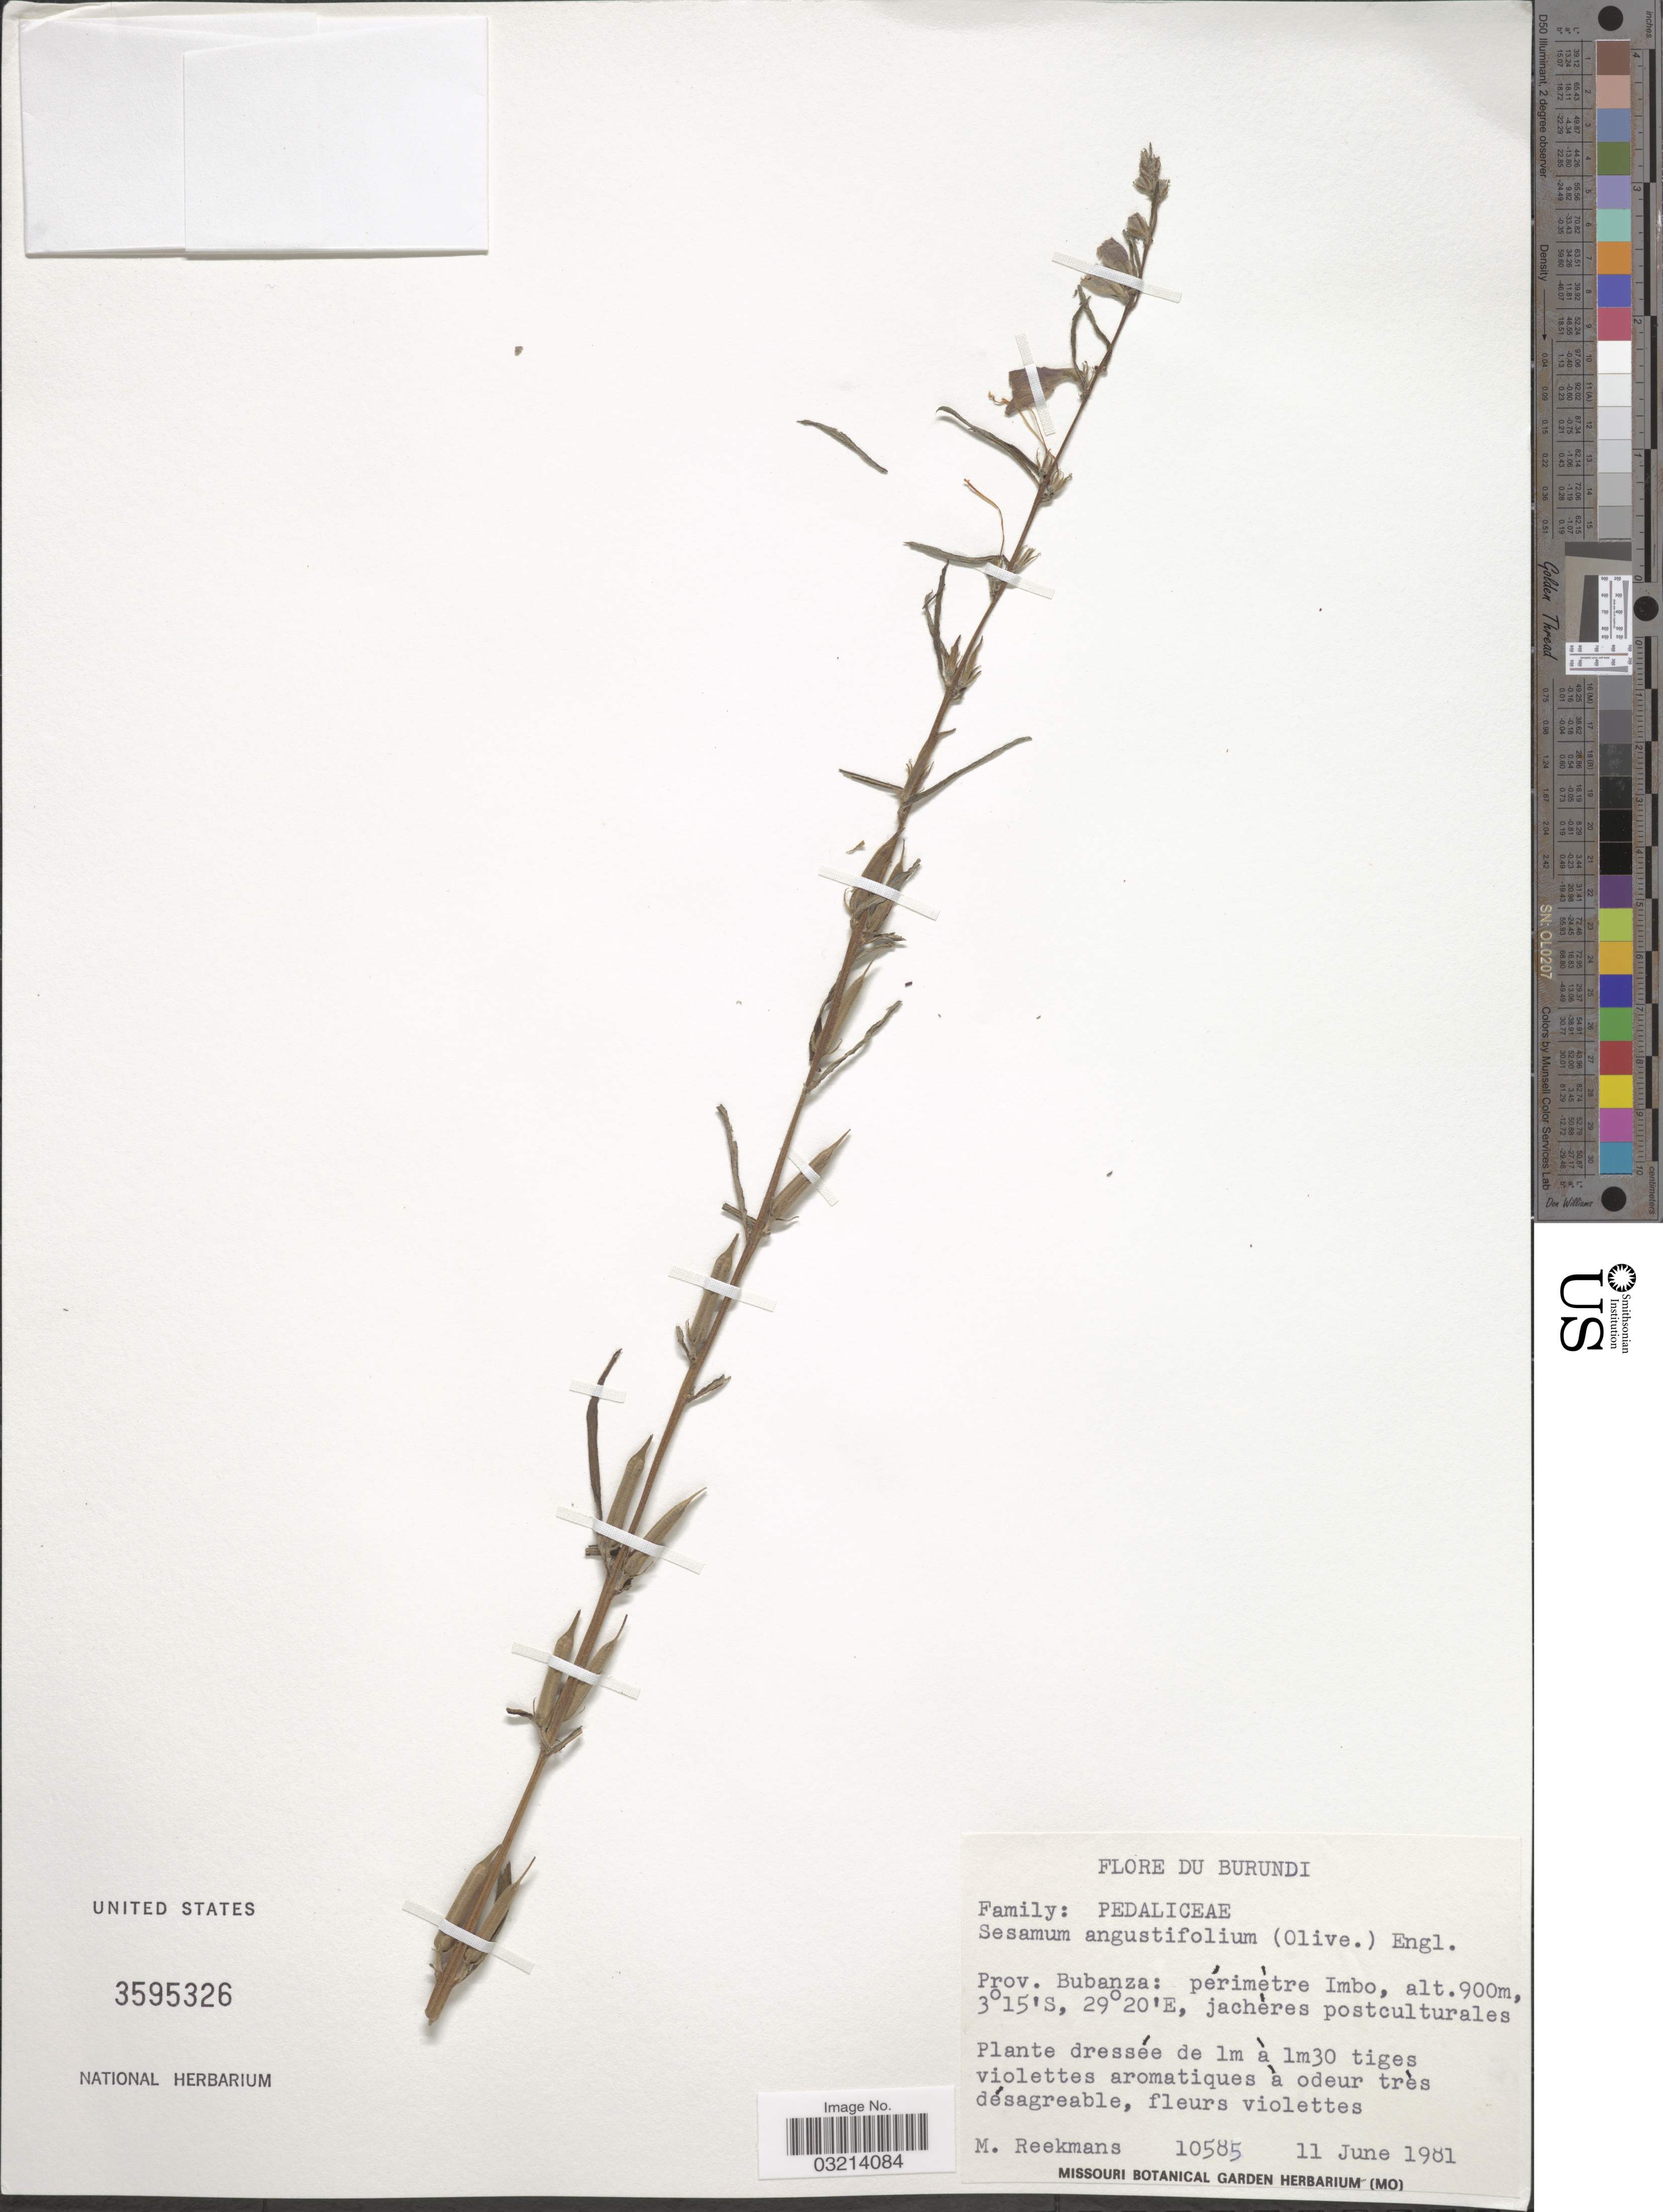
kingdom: Plantae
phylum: Tracheophyta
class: Magnoliopsida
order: Lamiales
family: Pedaliaceae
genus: Sesamum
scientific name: Sesamum angustifolium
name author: (Oliv.) Engl.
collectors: M. Reekmans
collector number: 10585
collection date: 1981-06-11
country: Burundi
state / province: Bubanza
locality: Périmètre Imbo.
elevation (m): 900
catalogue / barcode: US 3595326